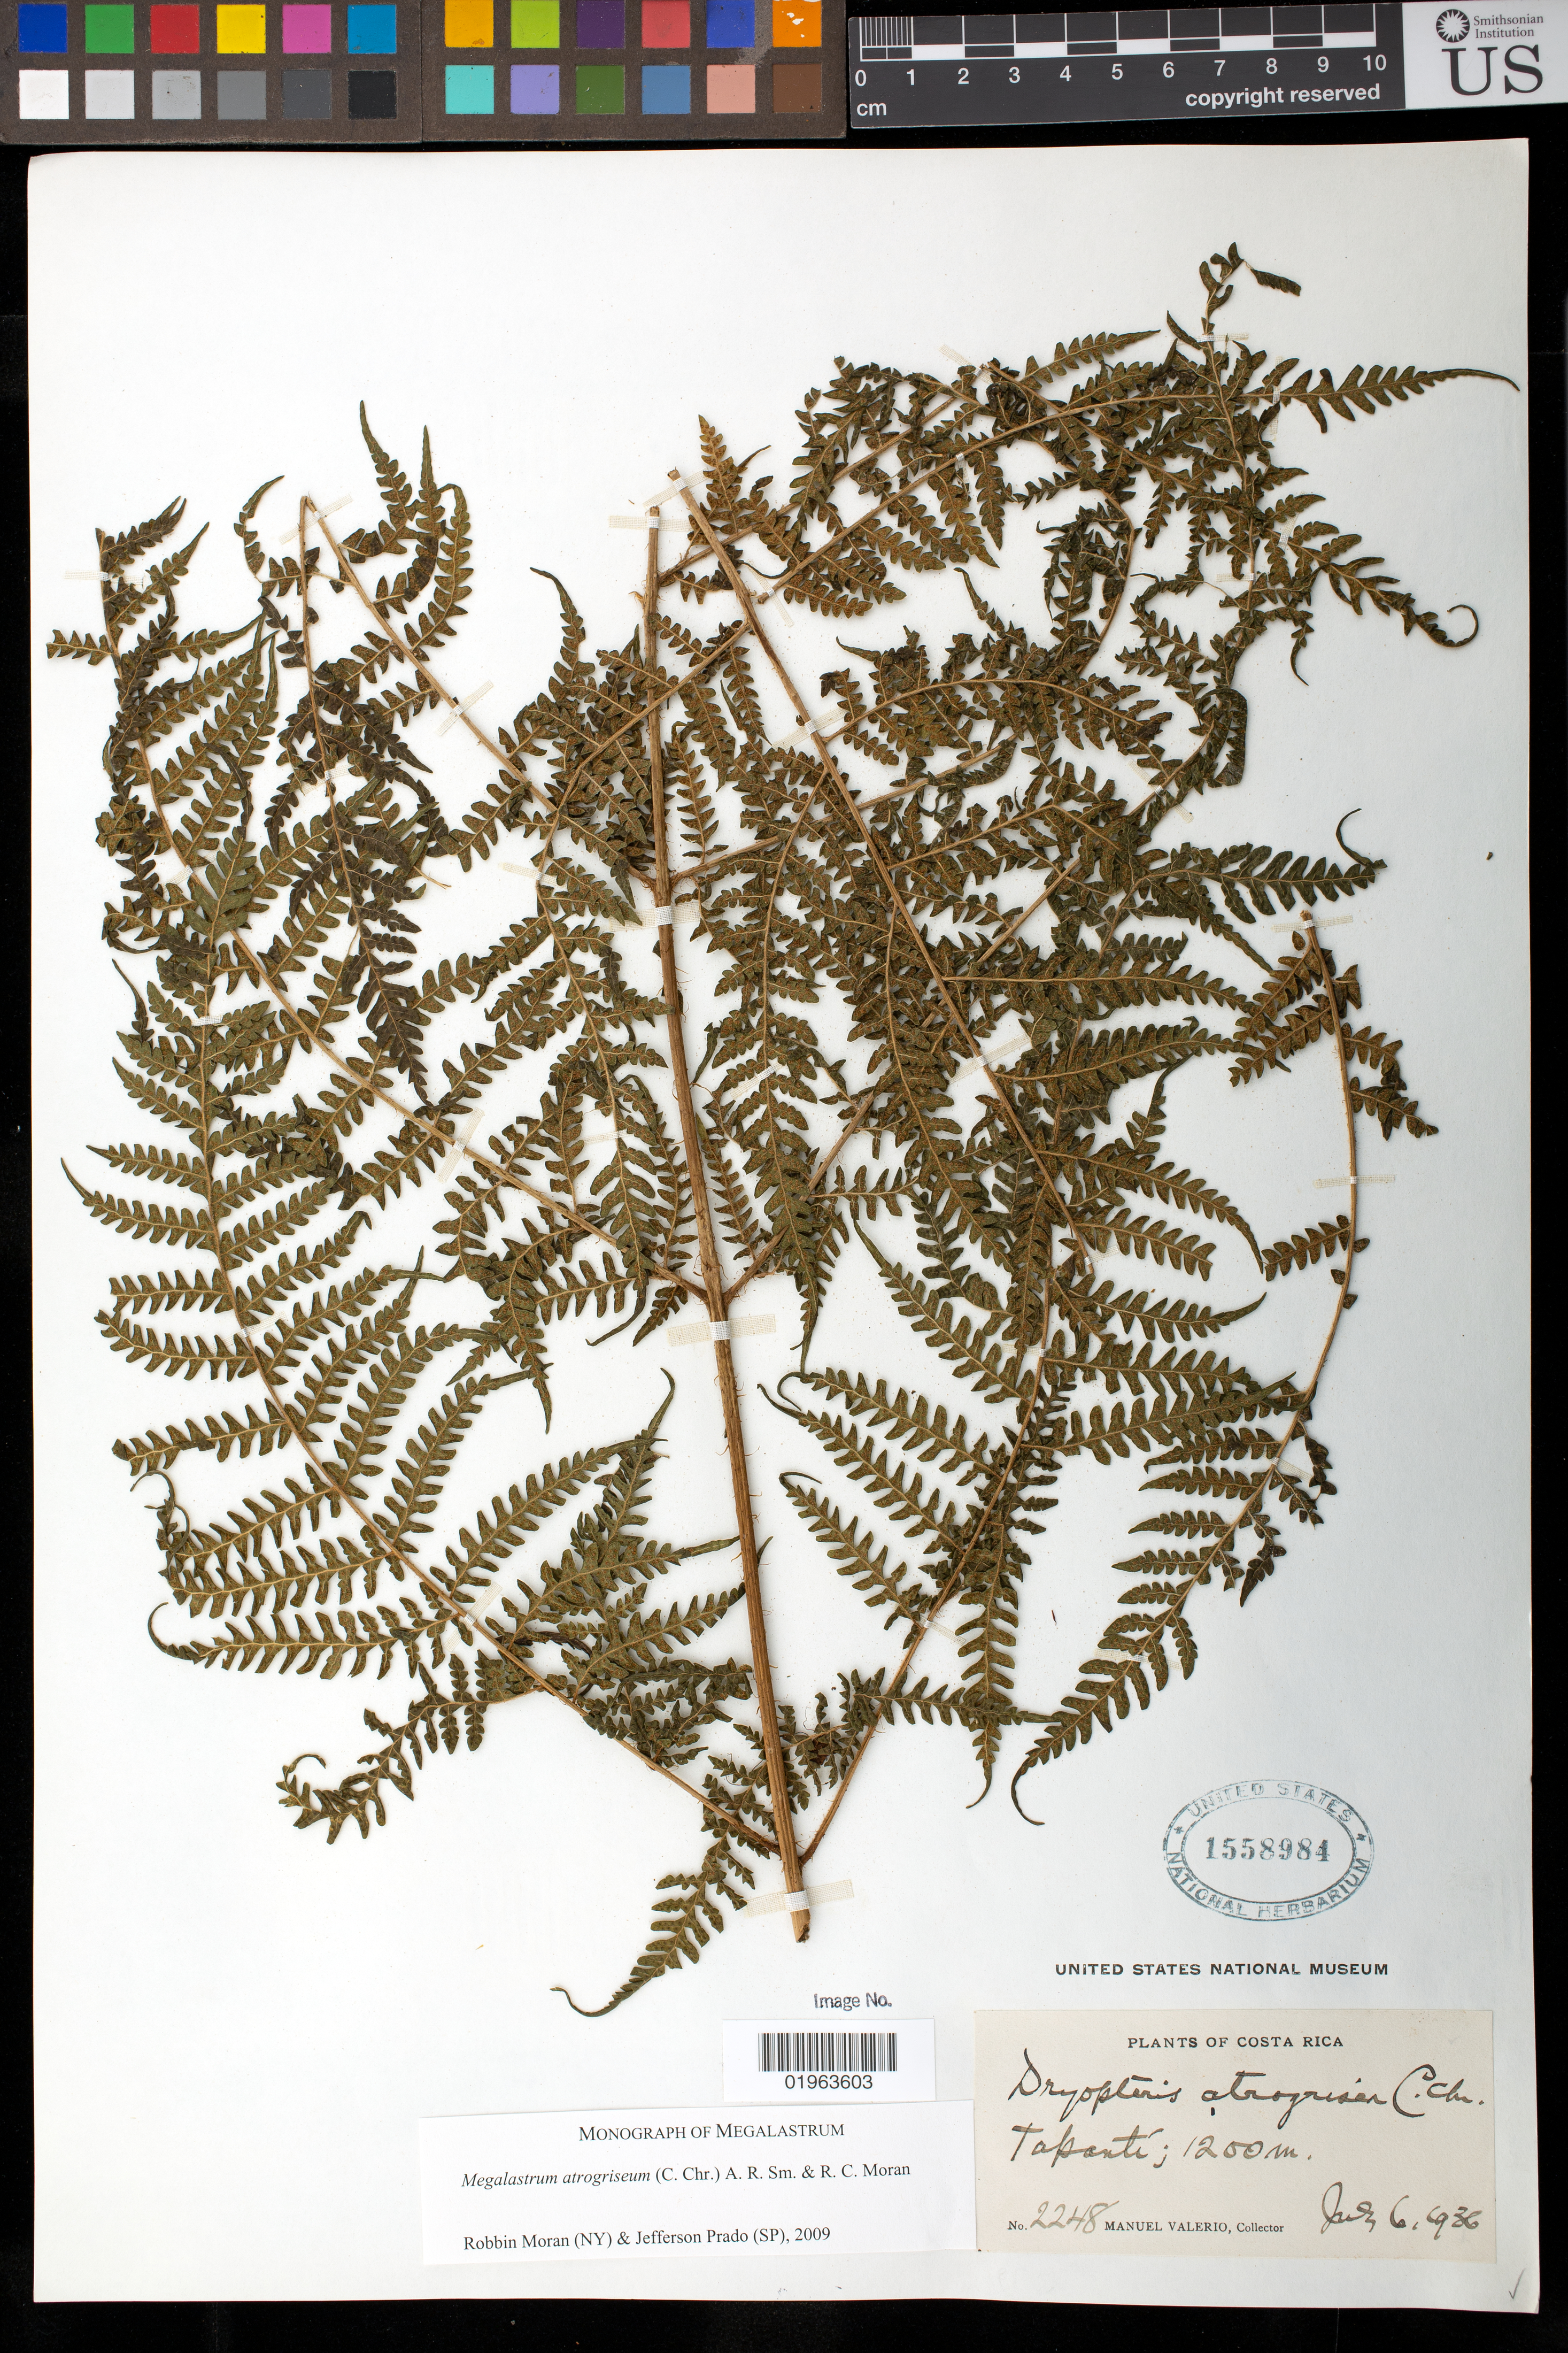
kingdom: Plantae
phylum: Tracheophyta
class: Polypodiopsida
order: Polypodiales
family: Dryopteridaceae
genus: Megalastrum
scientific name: Megalastrum atrogriseum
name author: (C. Chr.) A.R. Sm. & R.C. Moran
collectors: M. Valerio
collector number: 2248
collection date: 1936-07-06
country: Costa Rica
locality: Tapanti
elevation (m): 1200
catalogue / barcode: US 1558984